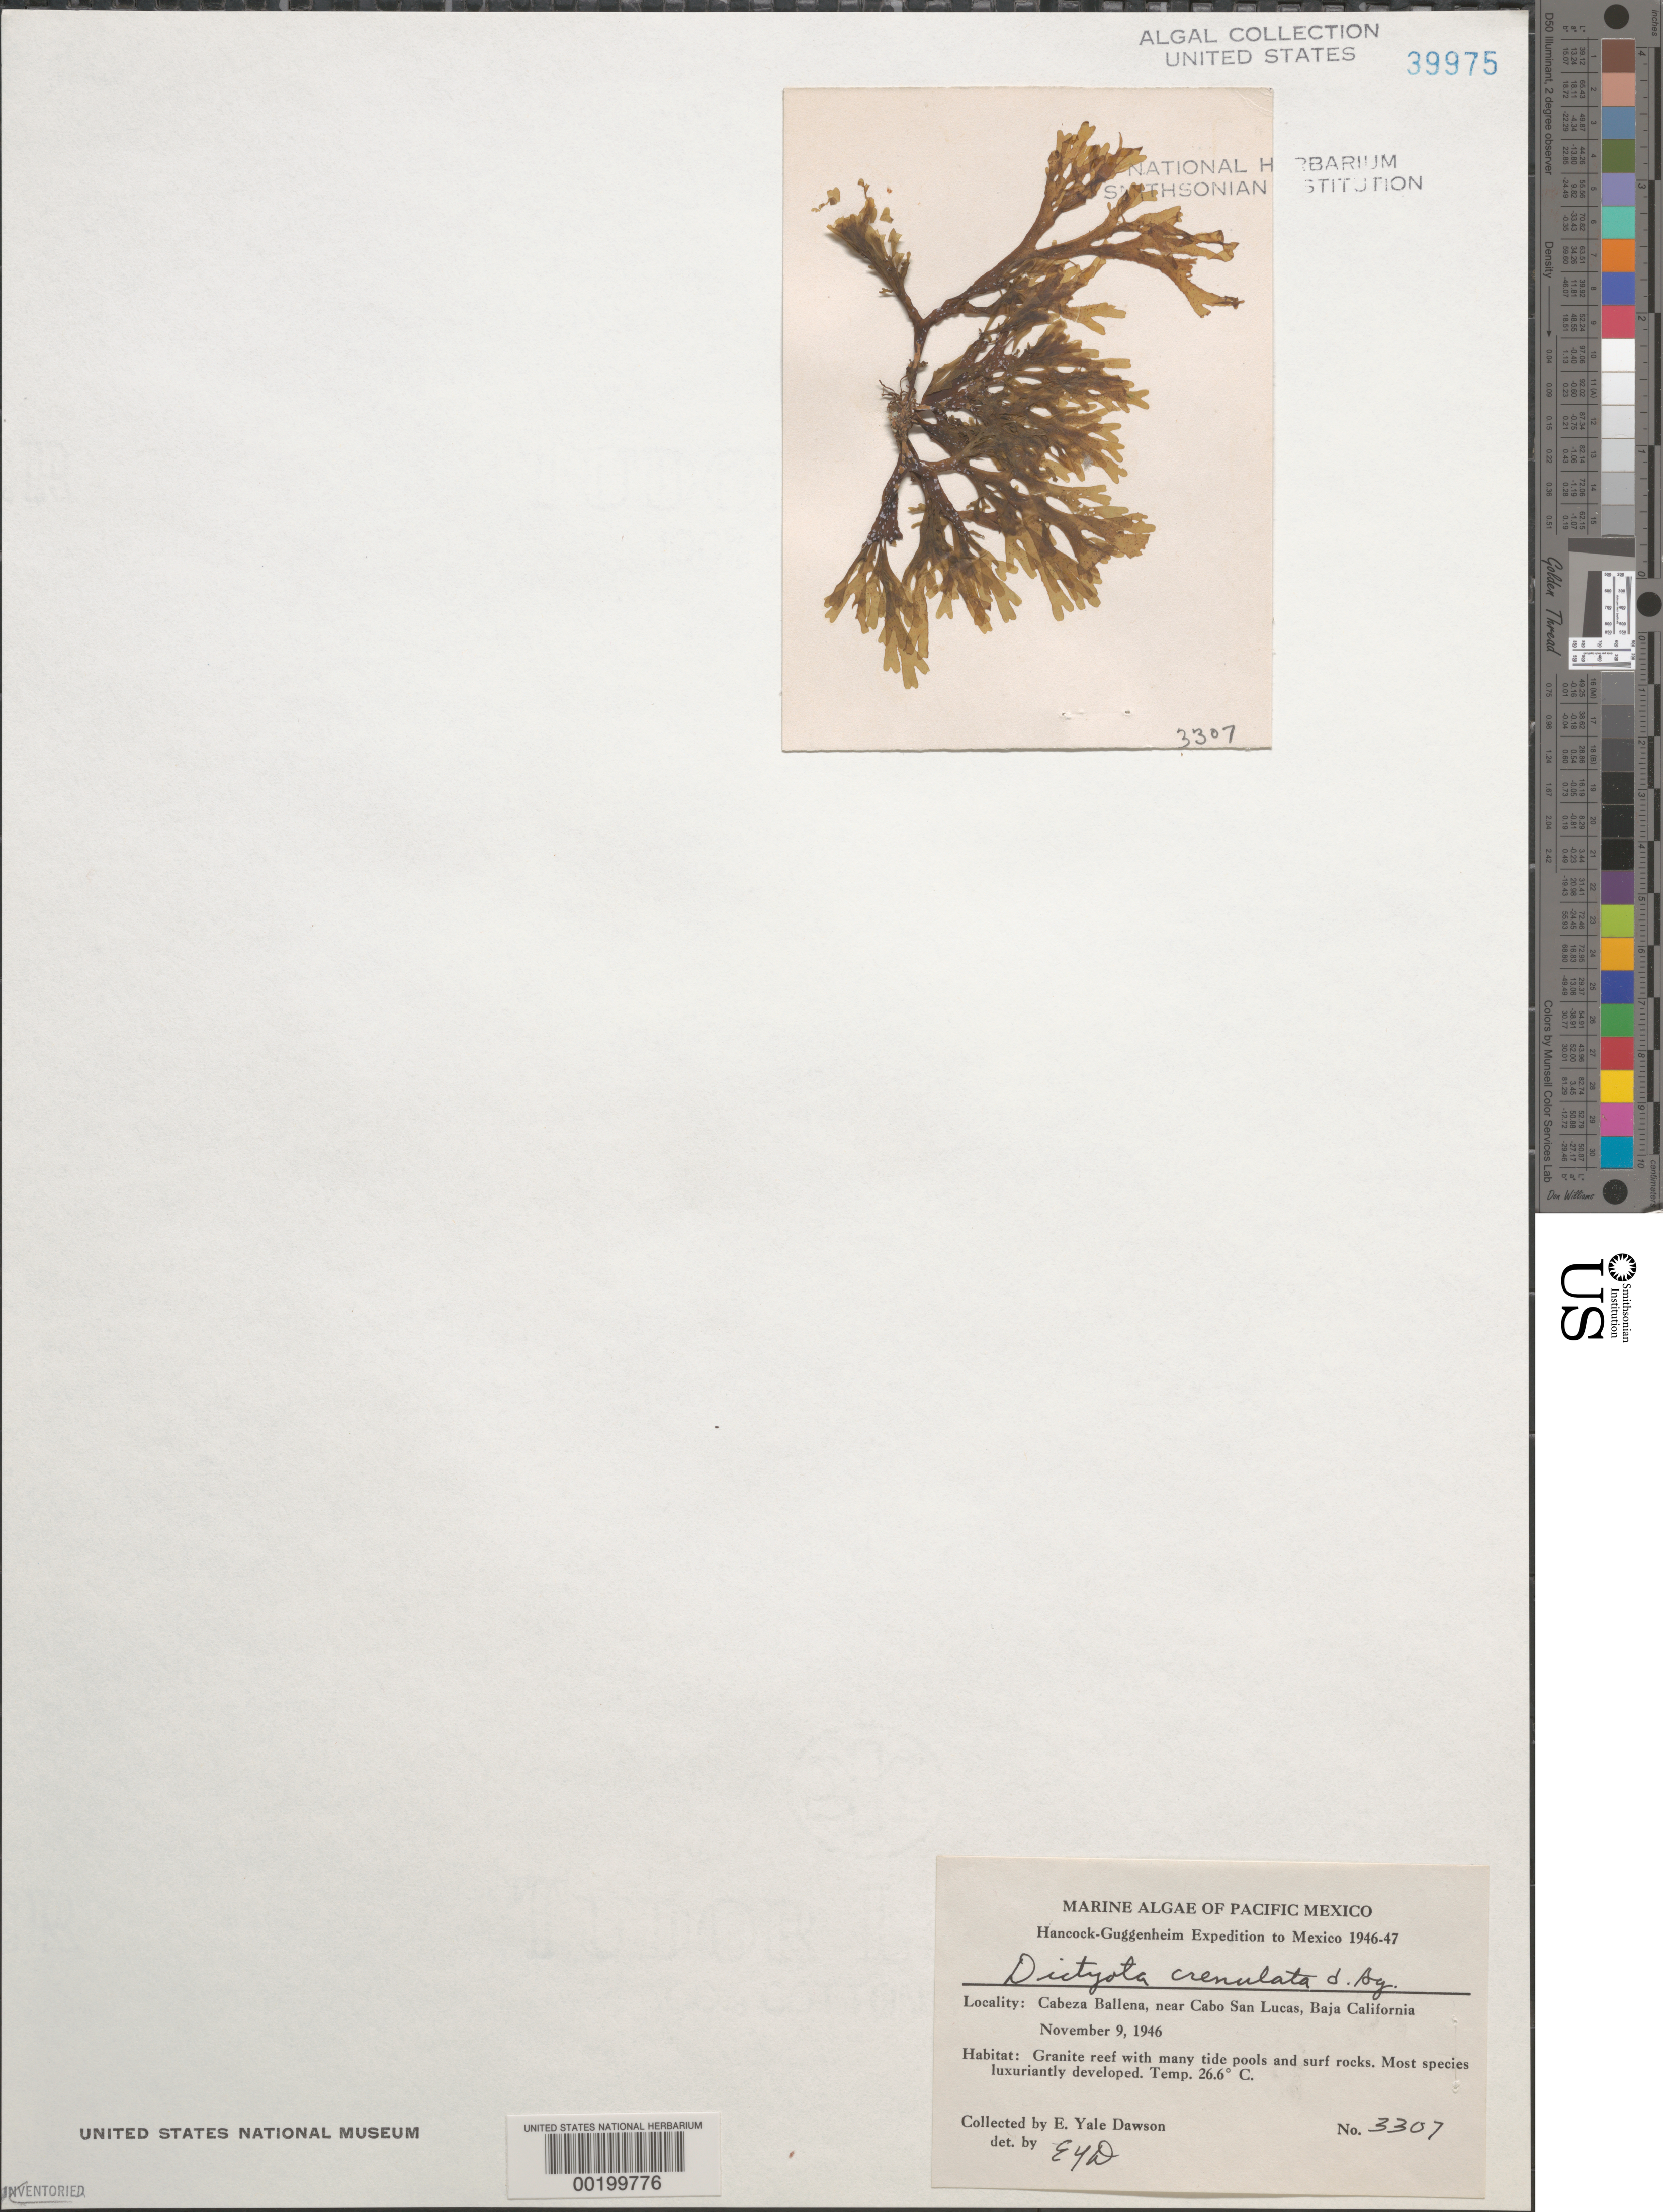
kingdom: Chromista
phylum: Ochrophyta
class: Phaeophyceae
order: Dictyotales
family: Dictyotaceae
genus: Dictyota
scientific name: Dictyota crenulata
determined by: Dawson, E. Y.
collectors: E. Y. Dawson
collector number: EYD 3307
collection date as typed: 09 Nov 1946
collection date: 1946-11-09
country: Mexico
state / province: Baja California Sur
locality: Cabeza Ballena, near Cabo San Lucas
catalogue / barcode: US 39975